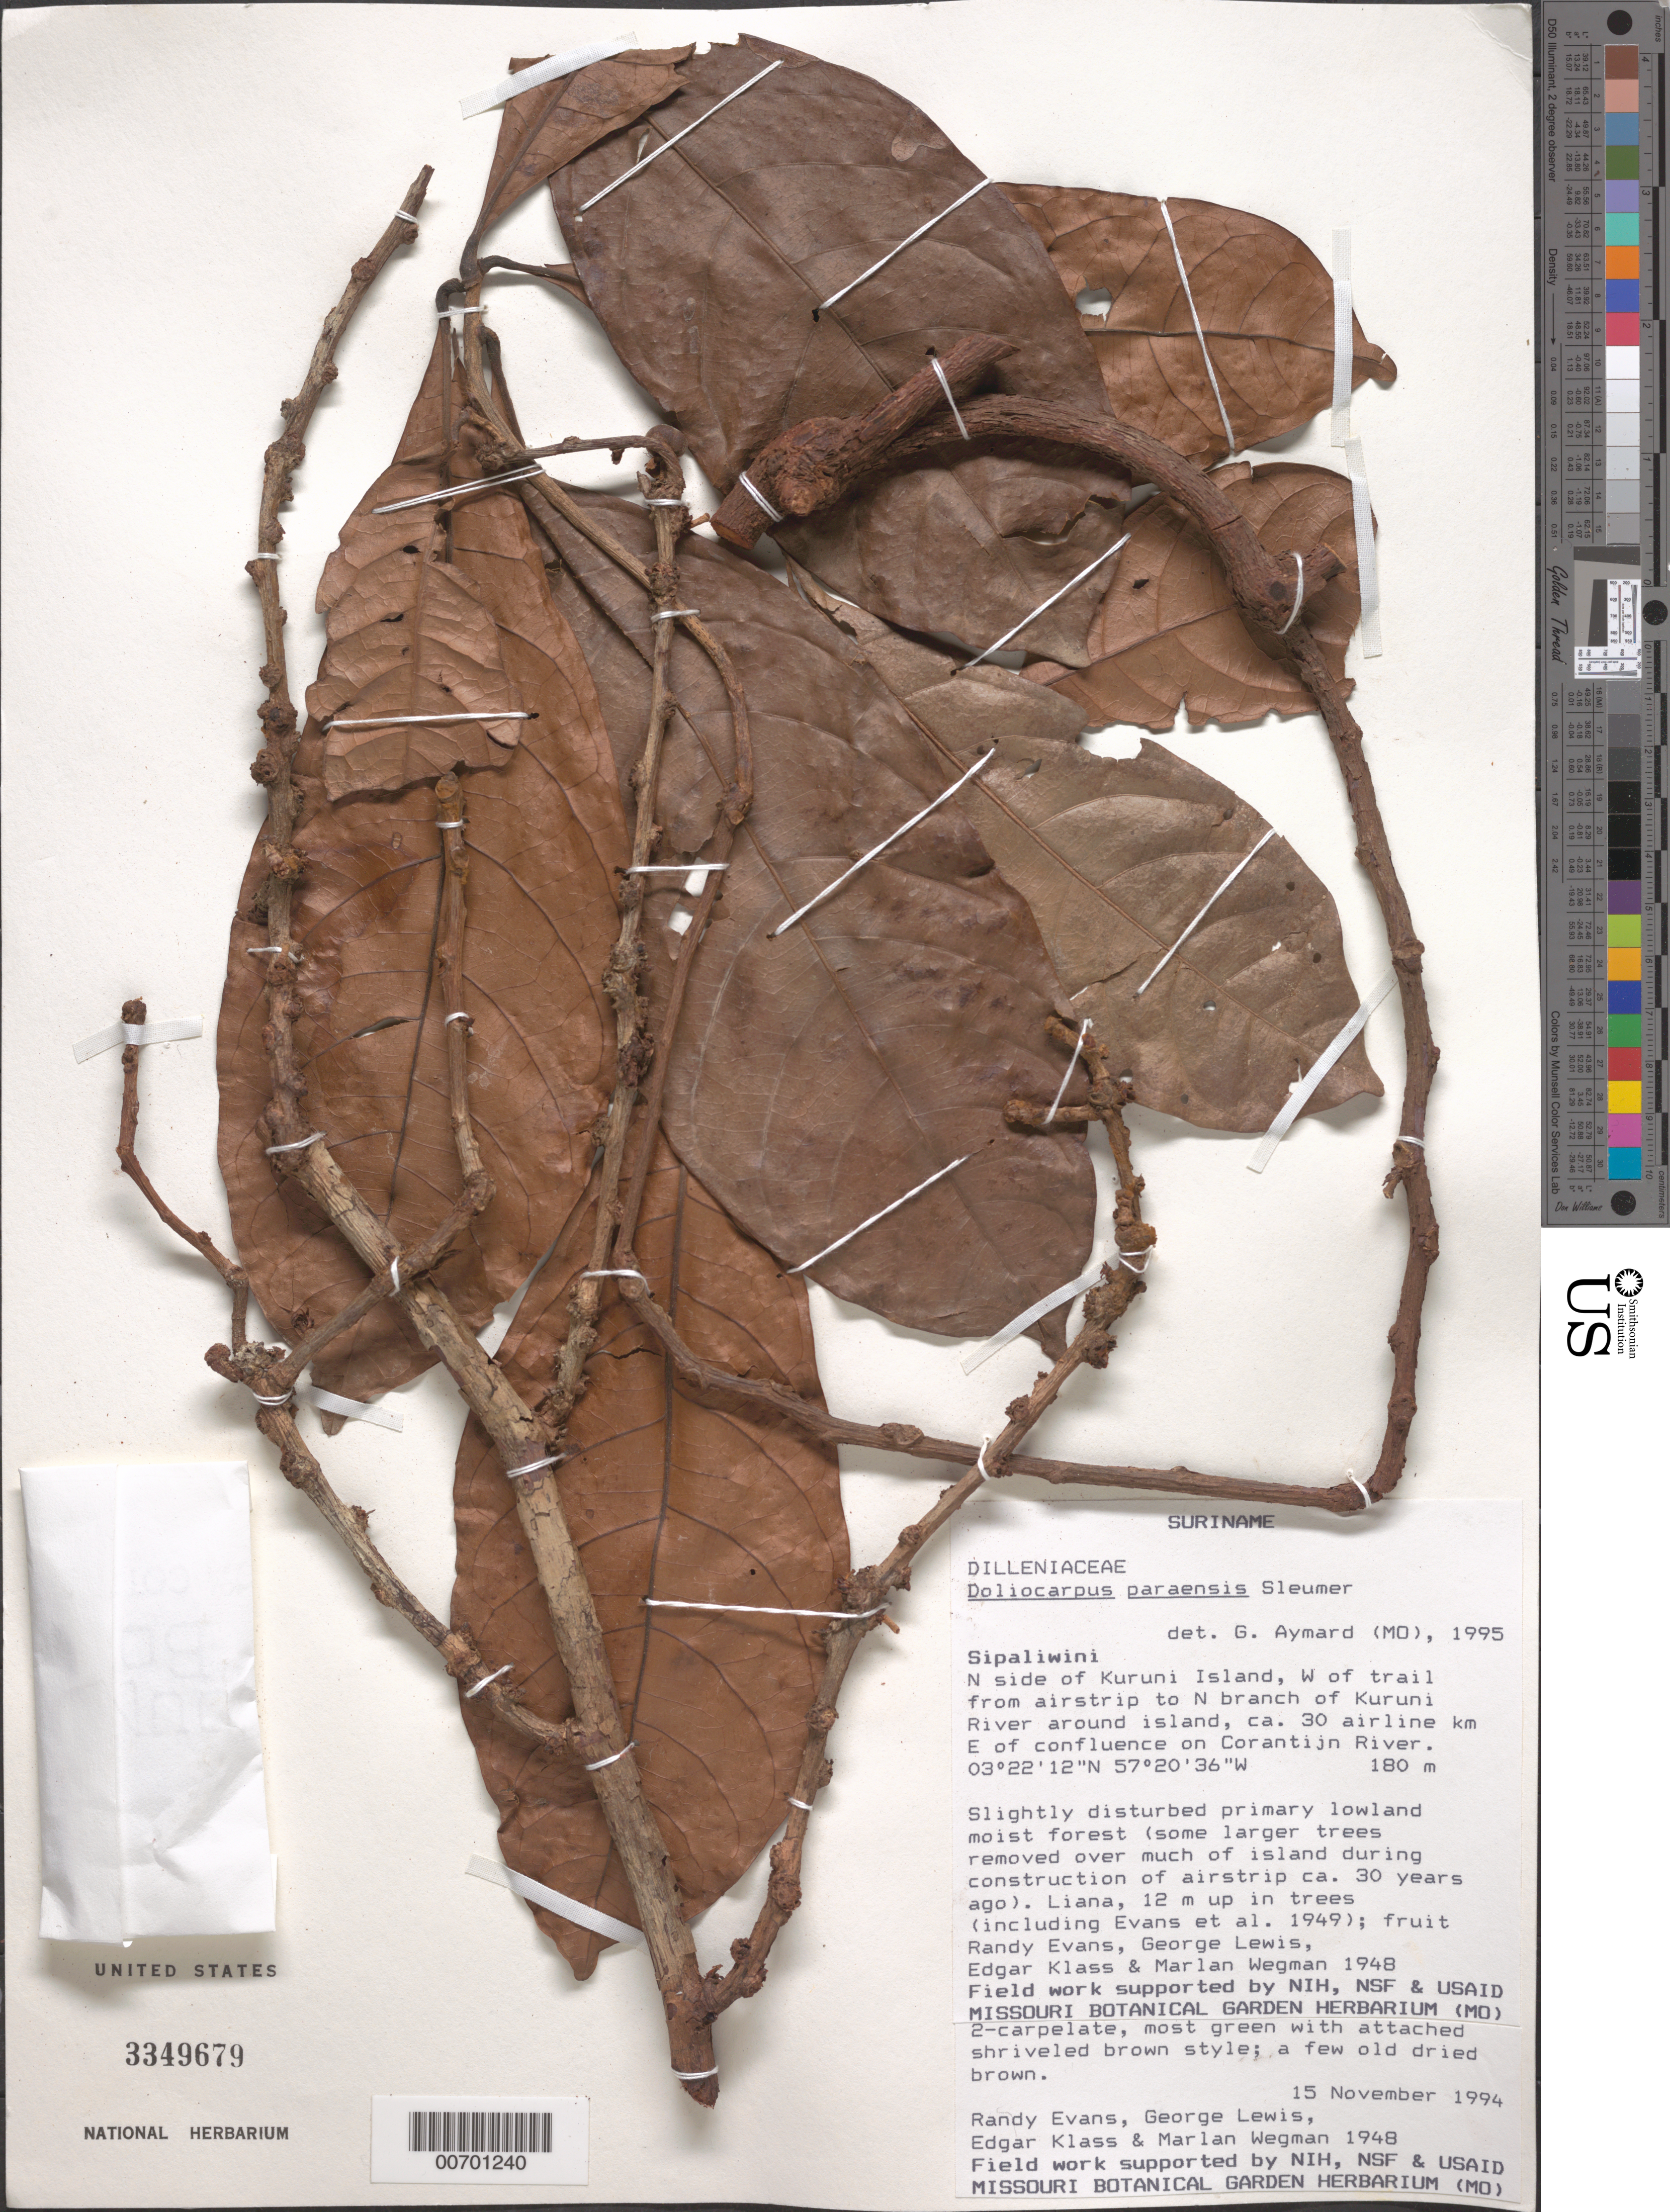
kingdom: Plantae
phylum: Tracheophyta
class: Magnoliopsida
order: Dilleniales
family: Dilleniaceae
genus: Doliocarpus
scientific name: Doliocarpus paraensis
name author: Sleumer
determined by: Aymard C., G. A., (PORT), Univ. Nac. Exp. de los Llanos Ezequiel Zamora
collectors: R. Evans, G. Lewis, E. Klass & M. Wegman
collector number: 1948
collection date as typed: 15-Nov-94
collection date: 1994-11-15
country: Suriname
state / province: Sipaliwini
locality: Kuruni Island, N side, W of trail from airstrip to N branch of Kuruni R., ca 30 airline km E of confluence on Corantijn R.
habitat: Slightly disturbed primary lowland moist forest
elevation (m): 180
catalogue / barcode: US 3349679